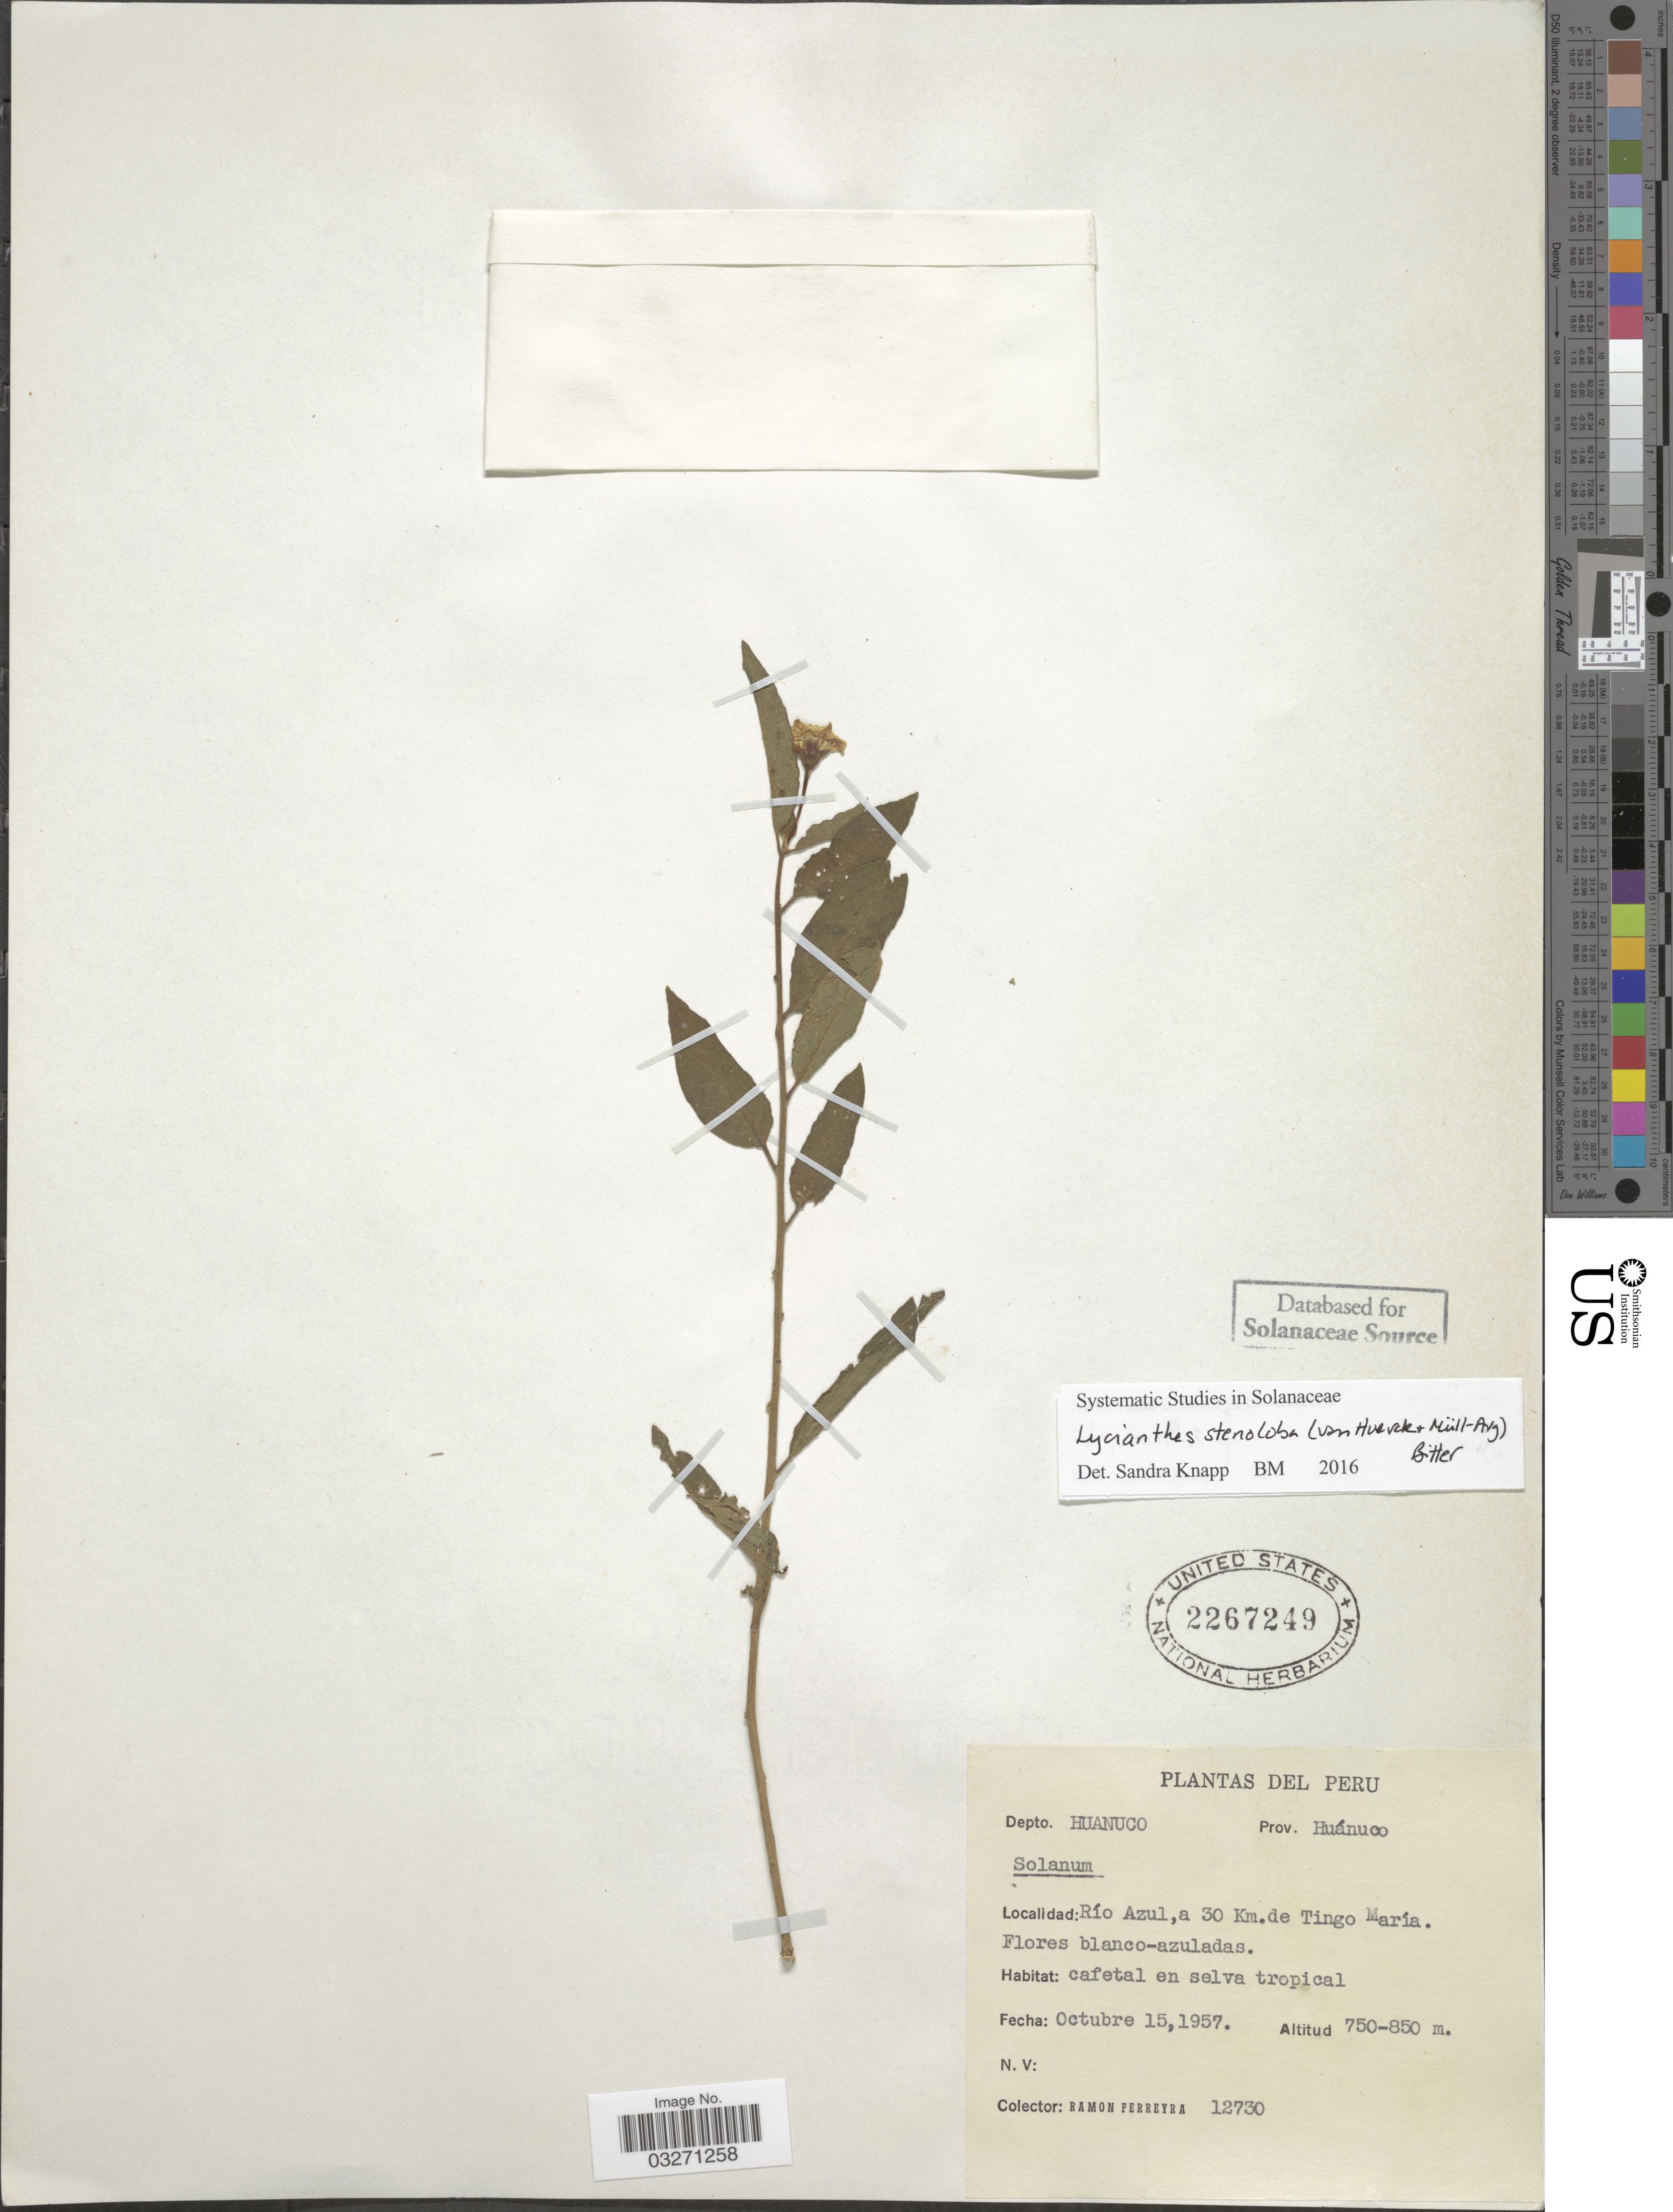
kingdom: Plantae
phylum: Tracheophyta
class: Magnoliopsida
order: Solanales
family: Solanaceae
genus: Lycianthes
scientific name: Lycianthes stenoloba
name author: (Van Heurck & Müll. Arg.) Bitter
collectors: R. A. Ferreyra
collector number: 12730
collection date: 1957-10-15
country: Peru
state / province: Huánuco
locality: Depto. Huanuco, Río Azul, a 30 Km. de Tingo María.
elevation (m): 750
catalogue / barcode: US 2267249